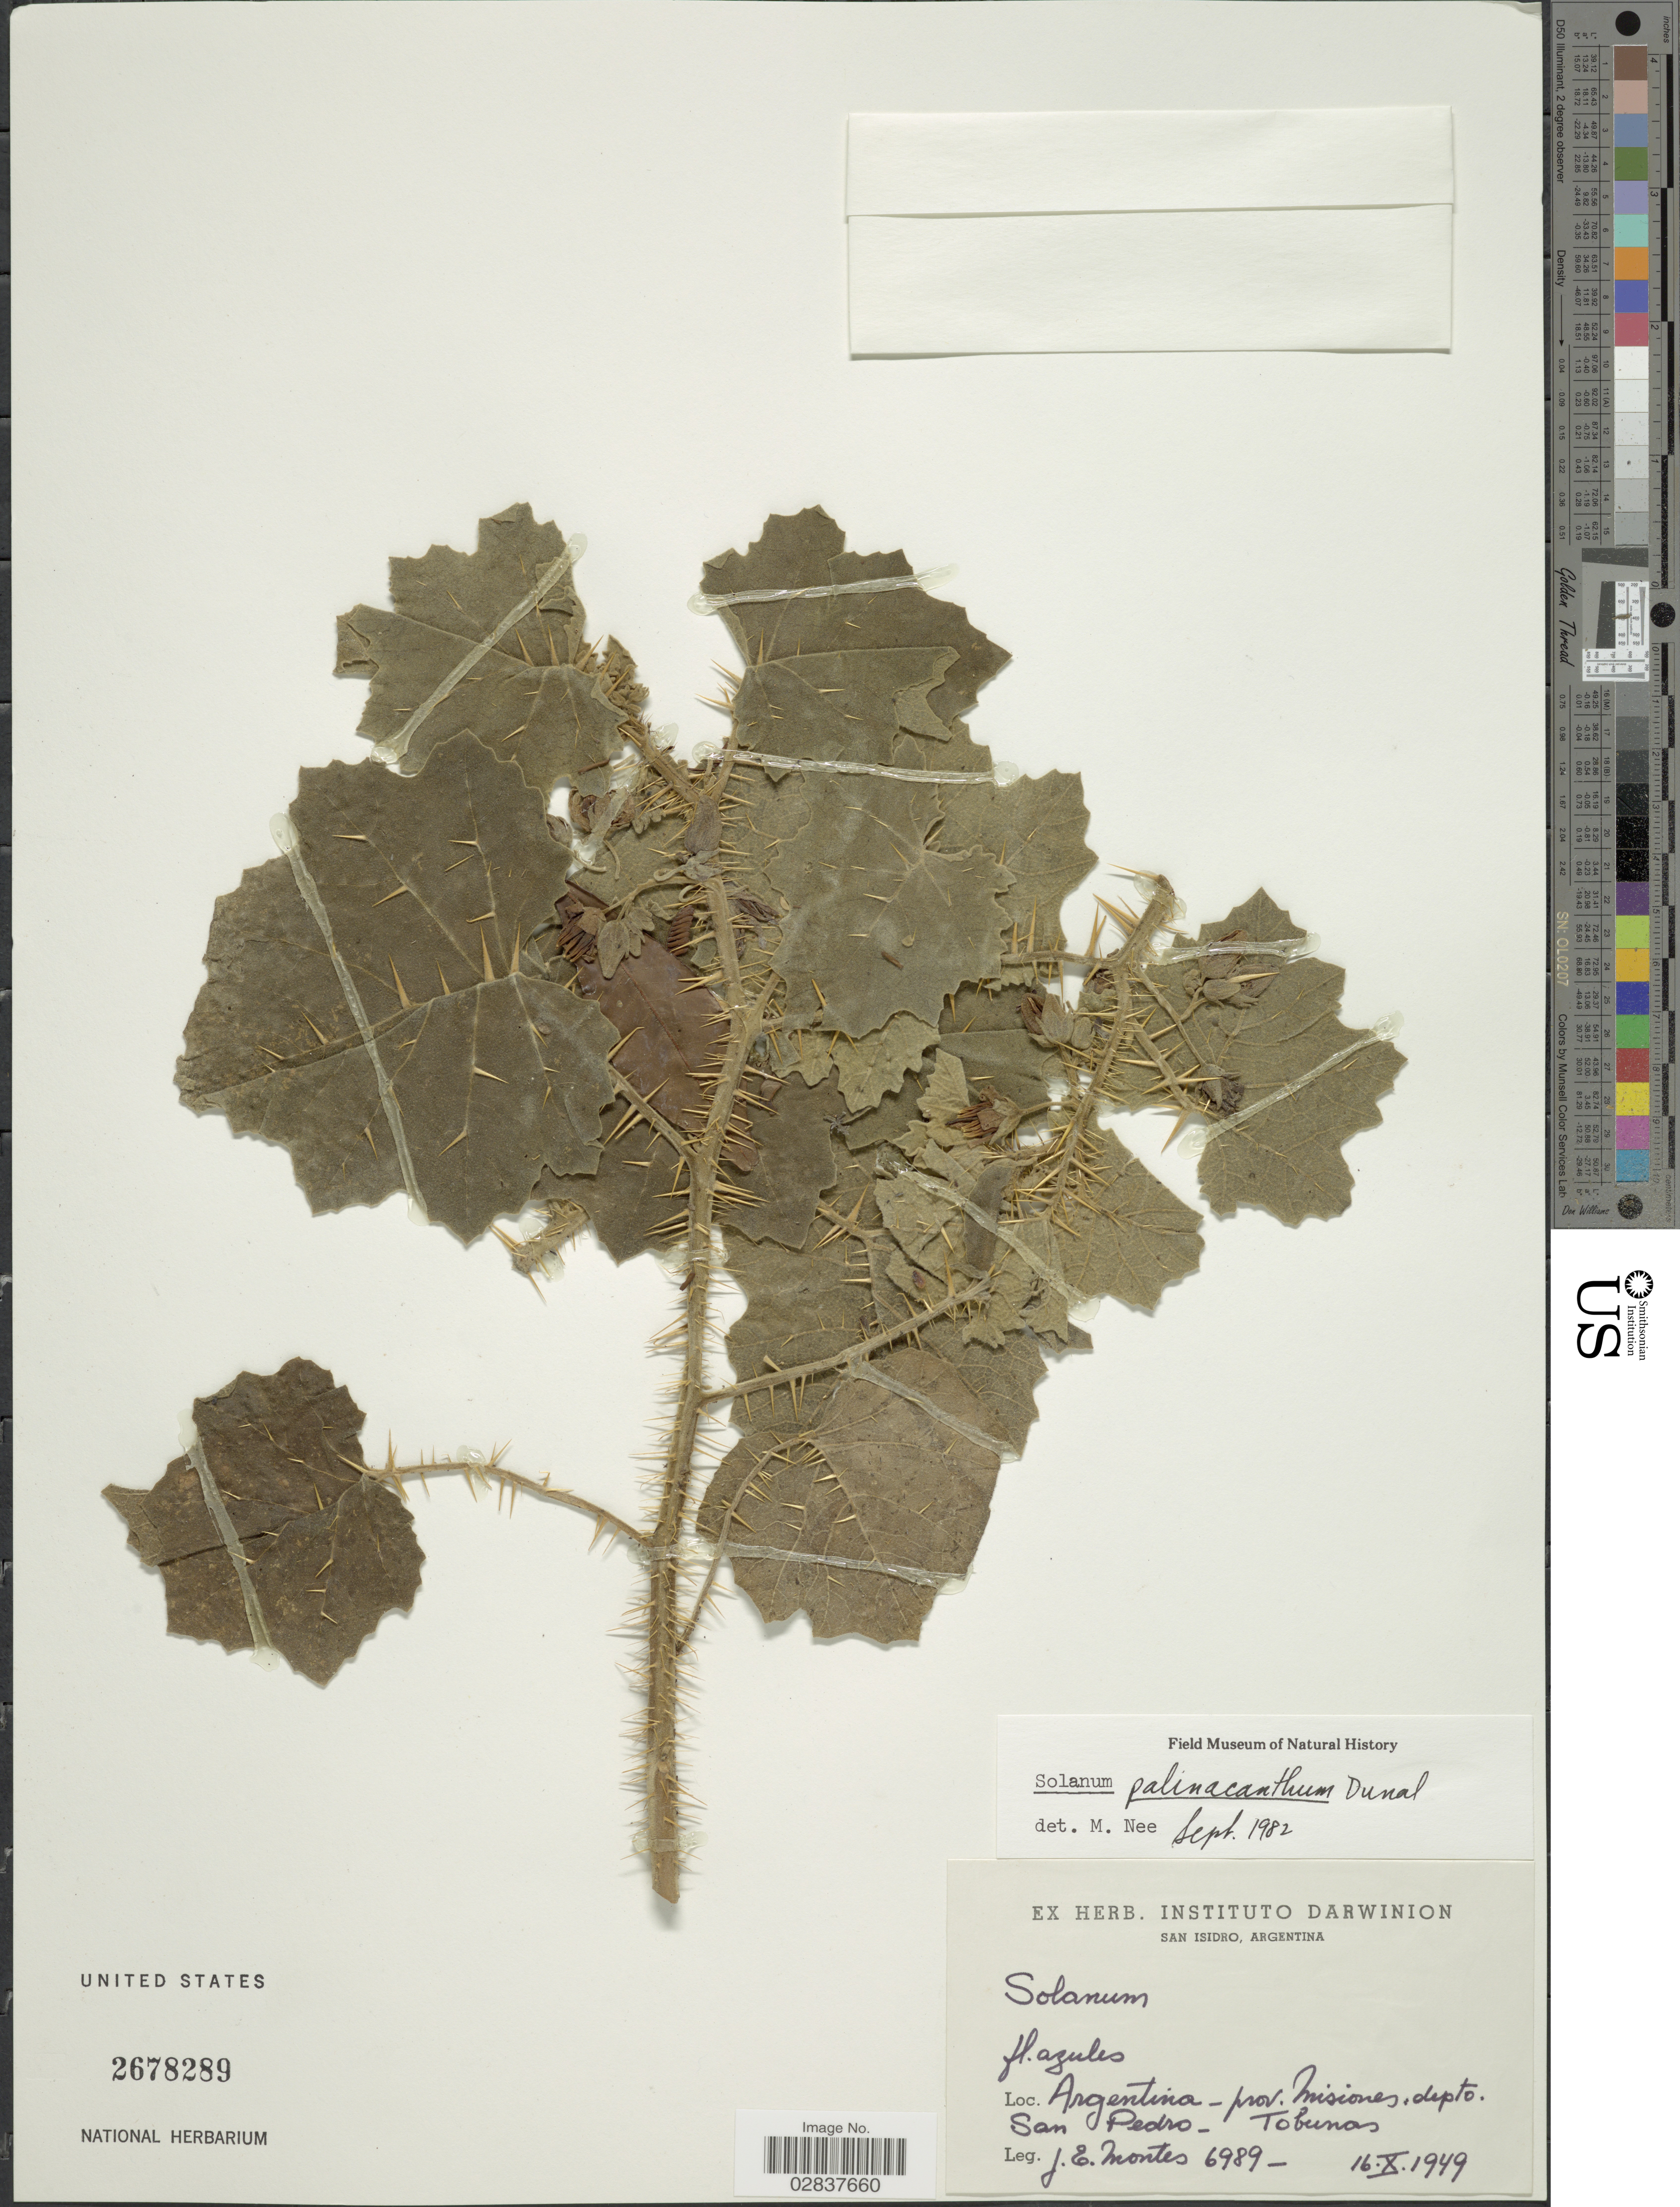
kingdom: Plantae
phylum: Tracheophyta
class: Magnoliopsida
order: Solanales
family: Solanaceae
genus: Solanum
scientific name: Solanum palinacanthum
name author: Dunal in DC.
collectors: J. E. Montes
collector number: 6989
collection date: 1949-10-16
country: Argentina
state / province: Misiones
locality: Depto. San Pedro. Tobunas.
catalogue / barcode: US 2678289